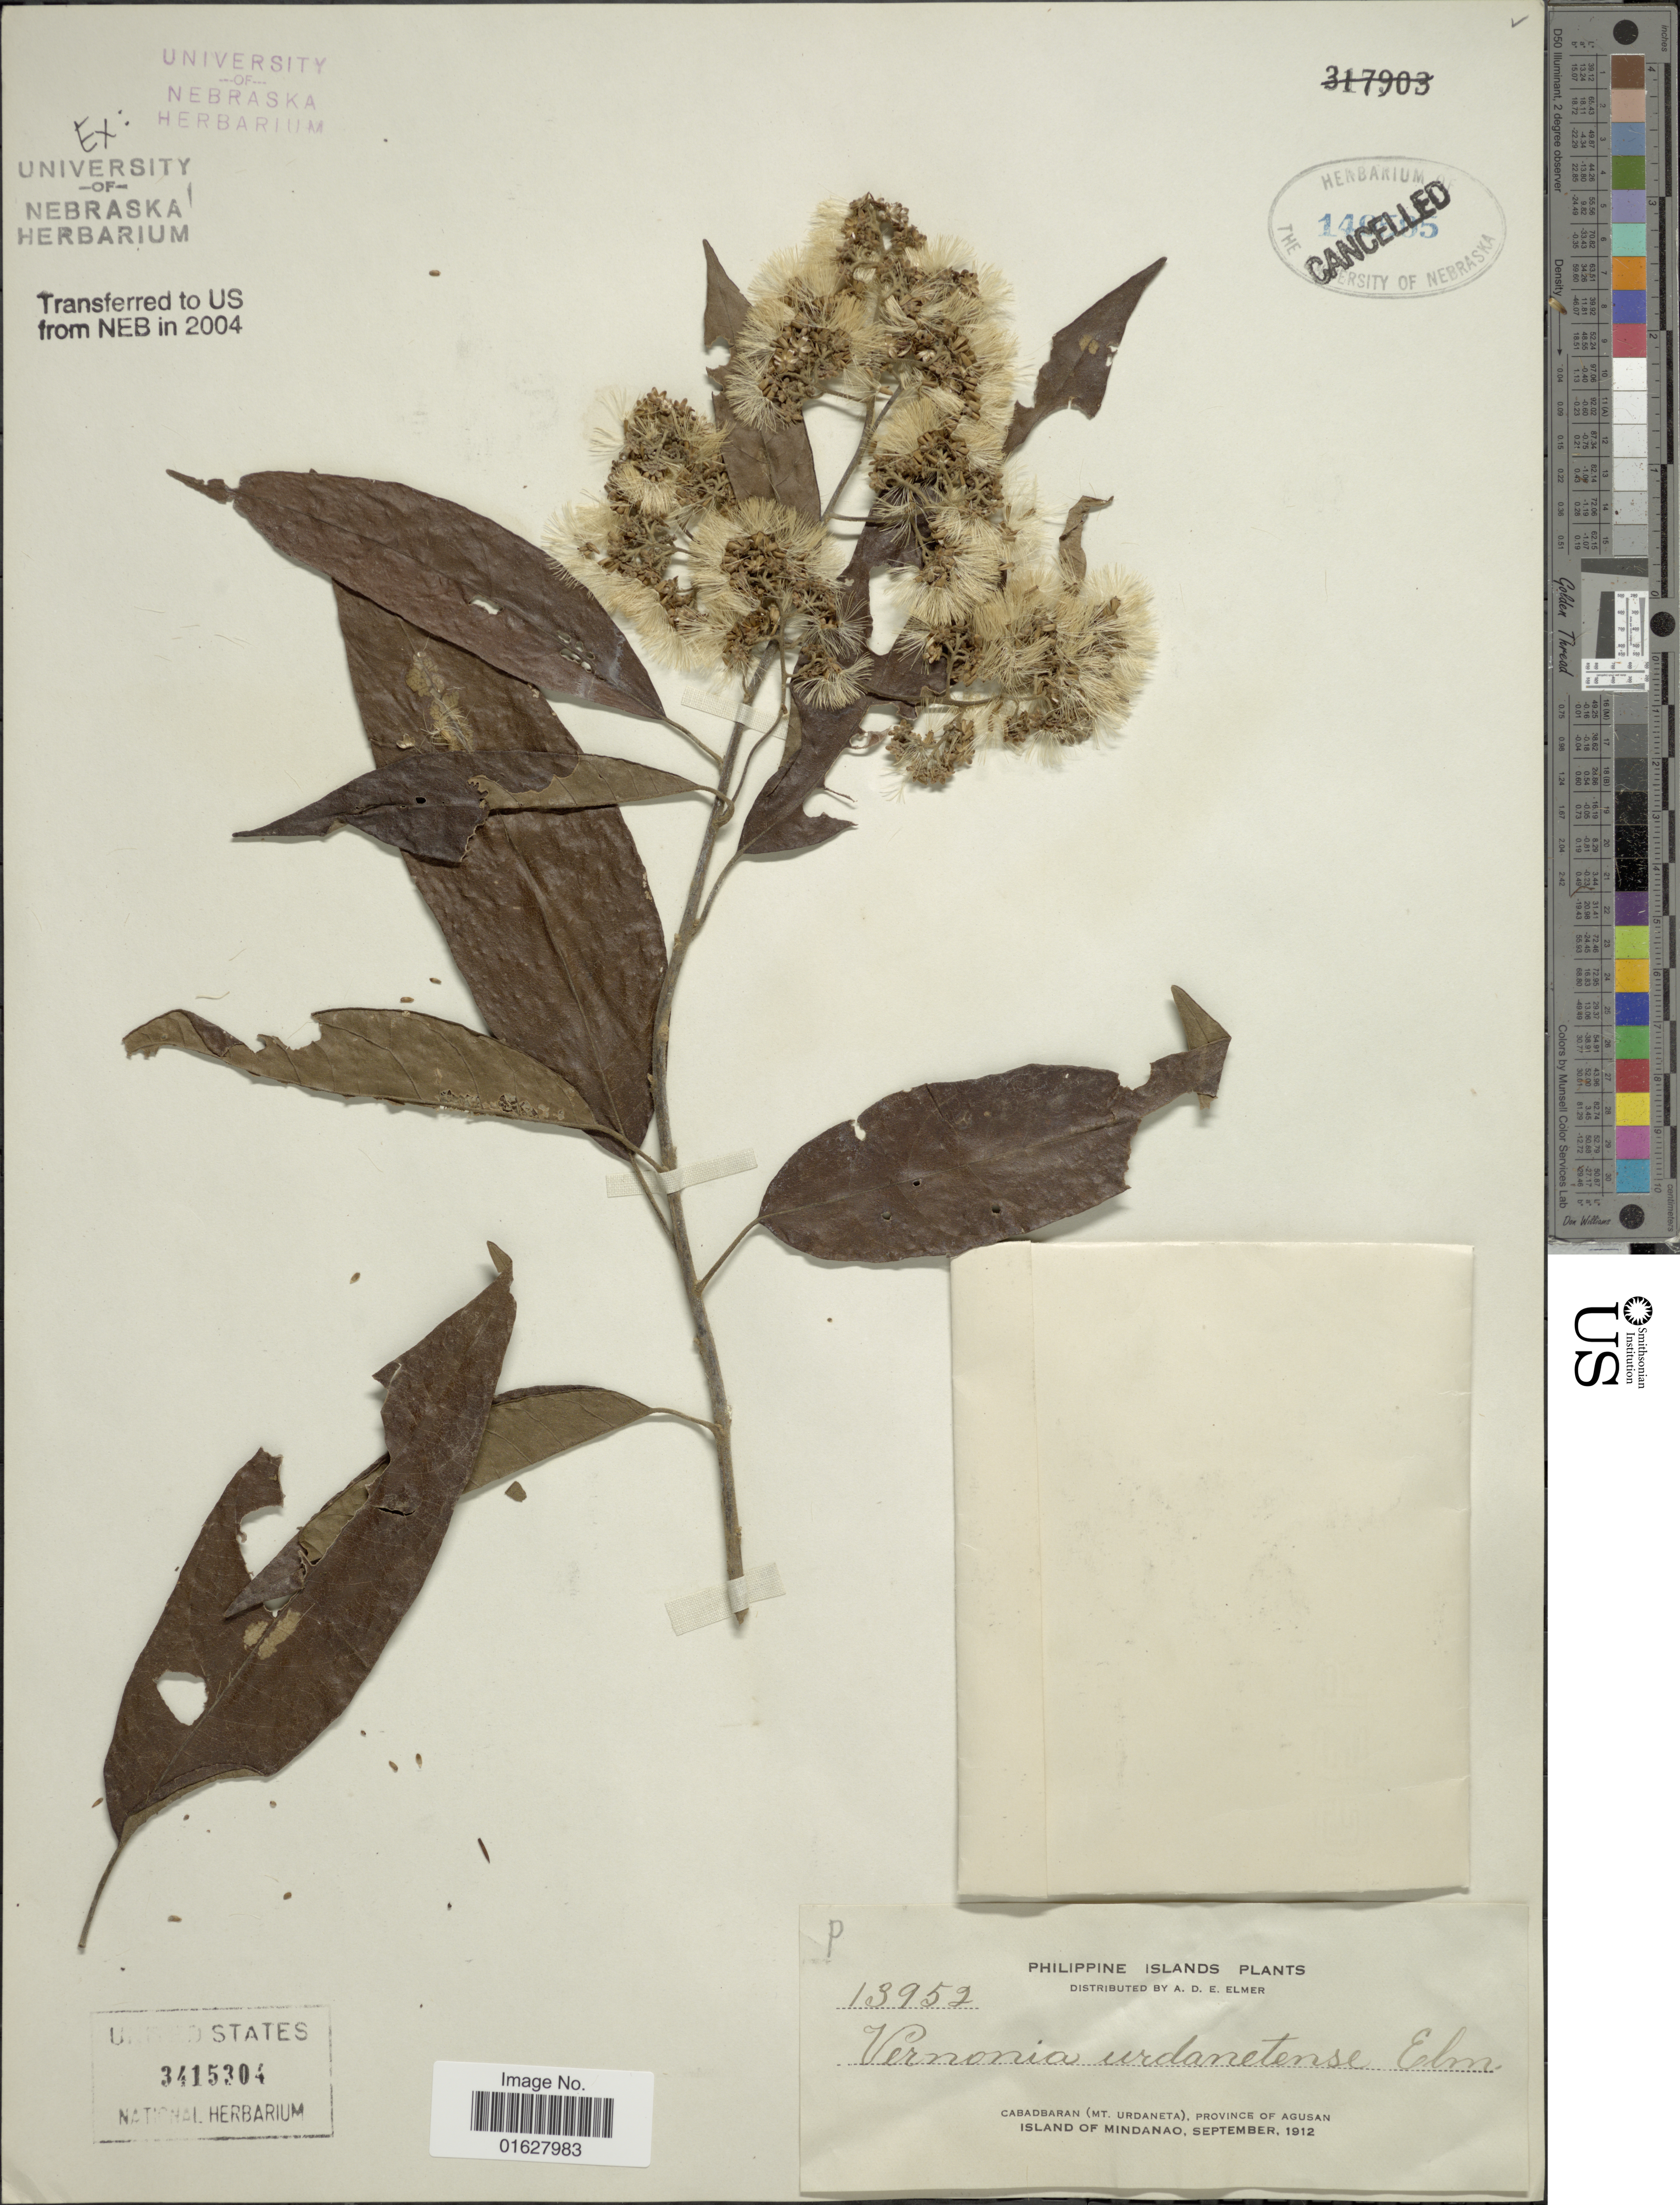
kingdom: Plantae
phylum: Tracheophyta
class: Magnoliopsida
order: Asterales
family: Asteraceae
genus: Vernonia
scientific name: Vernonia urdanetensis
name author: Elmer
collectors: A. D. E. Elmer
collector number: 13952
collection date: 1912-09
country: Philippines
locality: Philippine Islands. Cabadbaran (Mt. Urdaneta), Province of Agusan. Island of Mindanao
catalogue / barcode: US 3415304